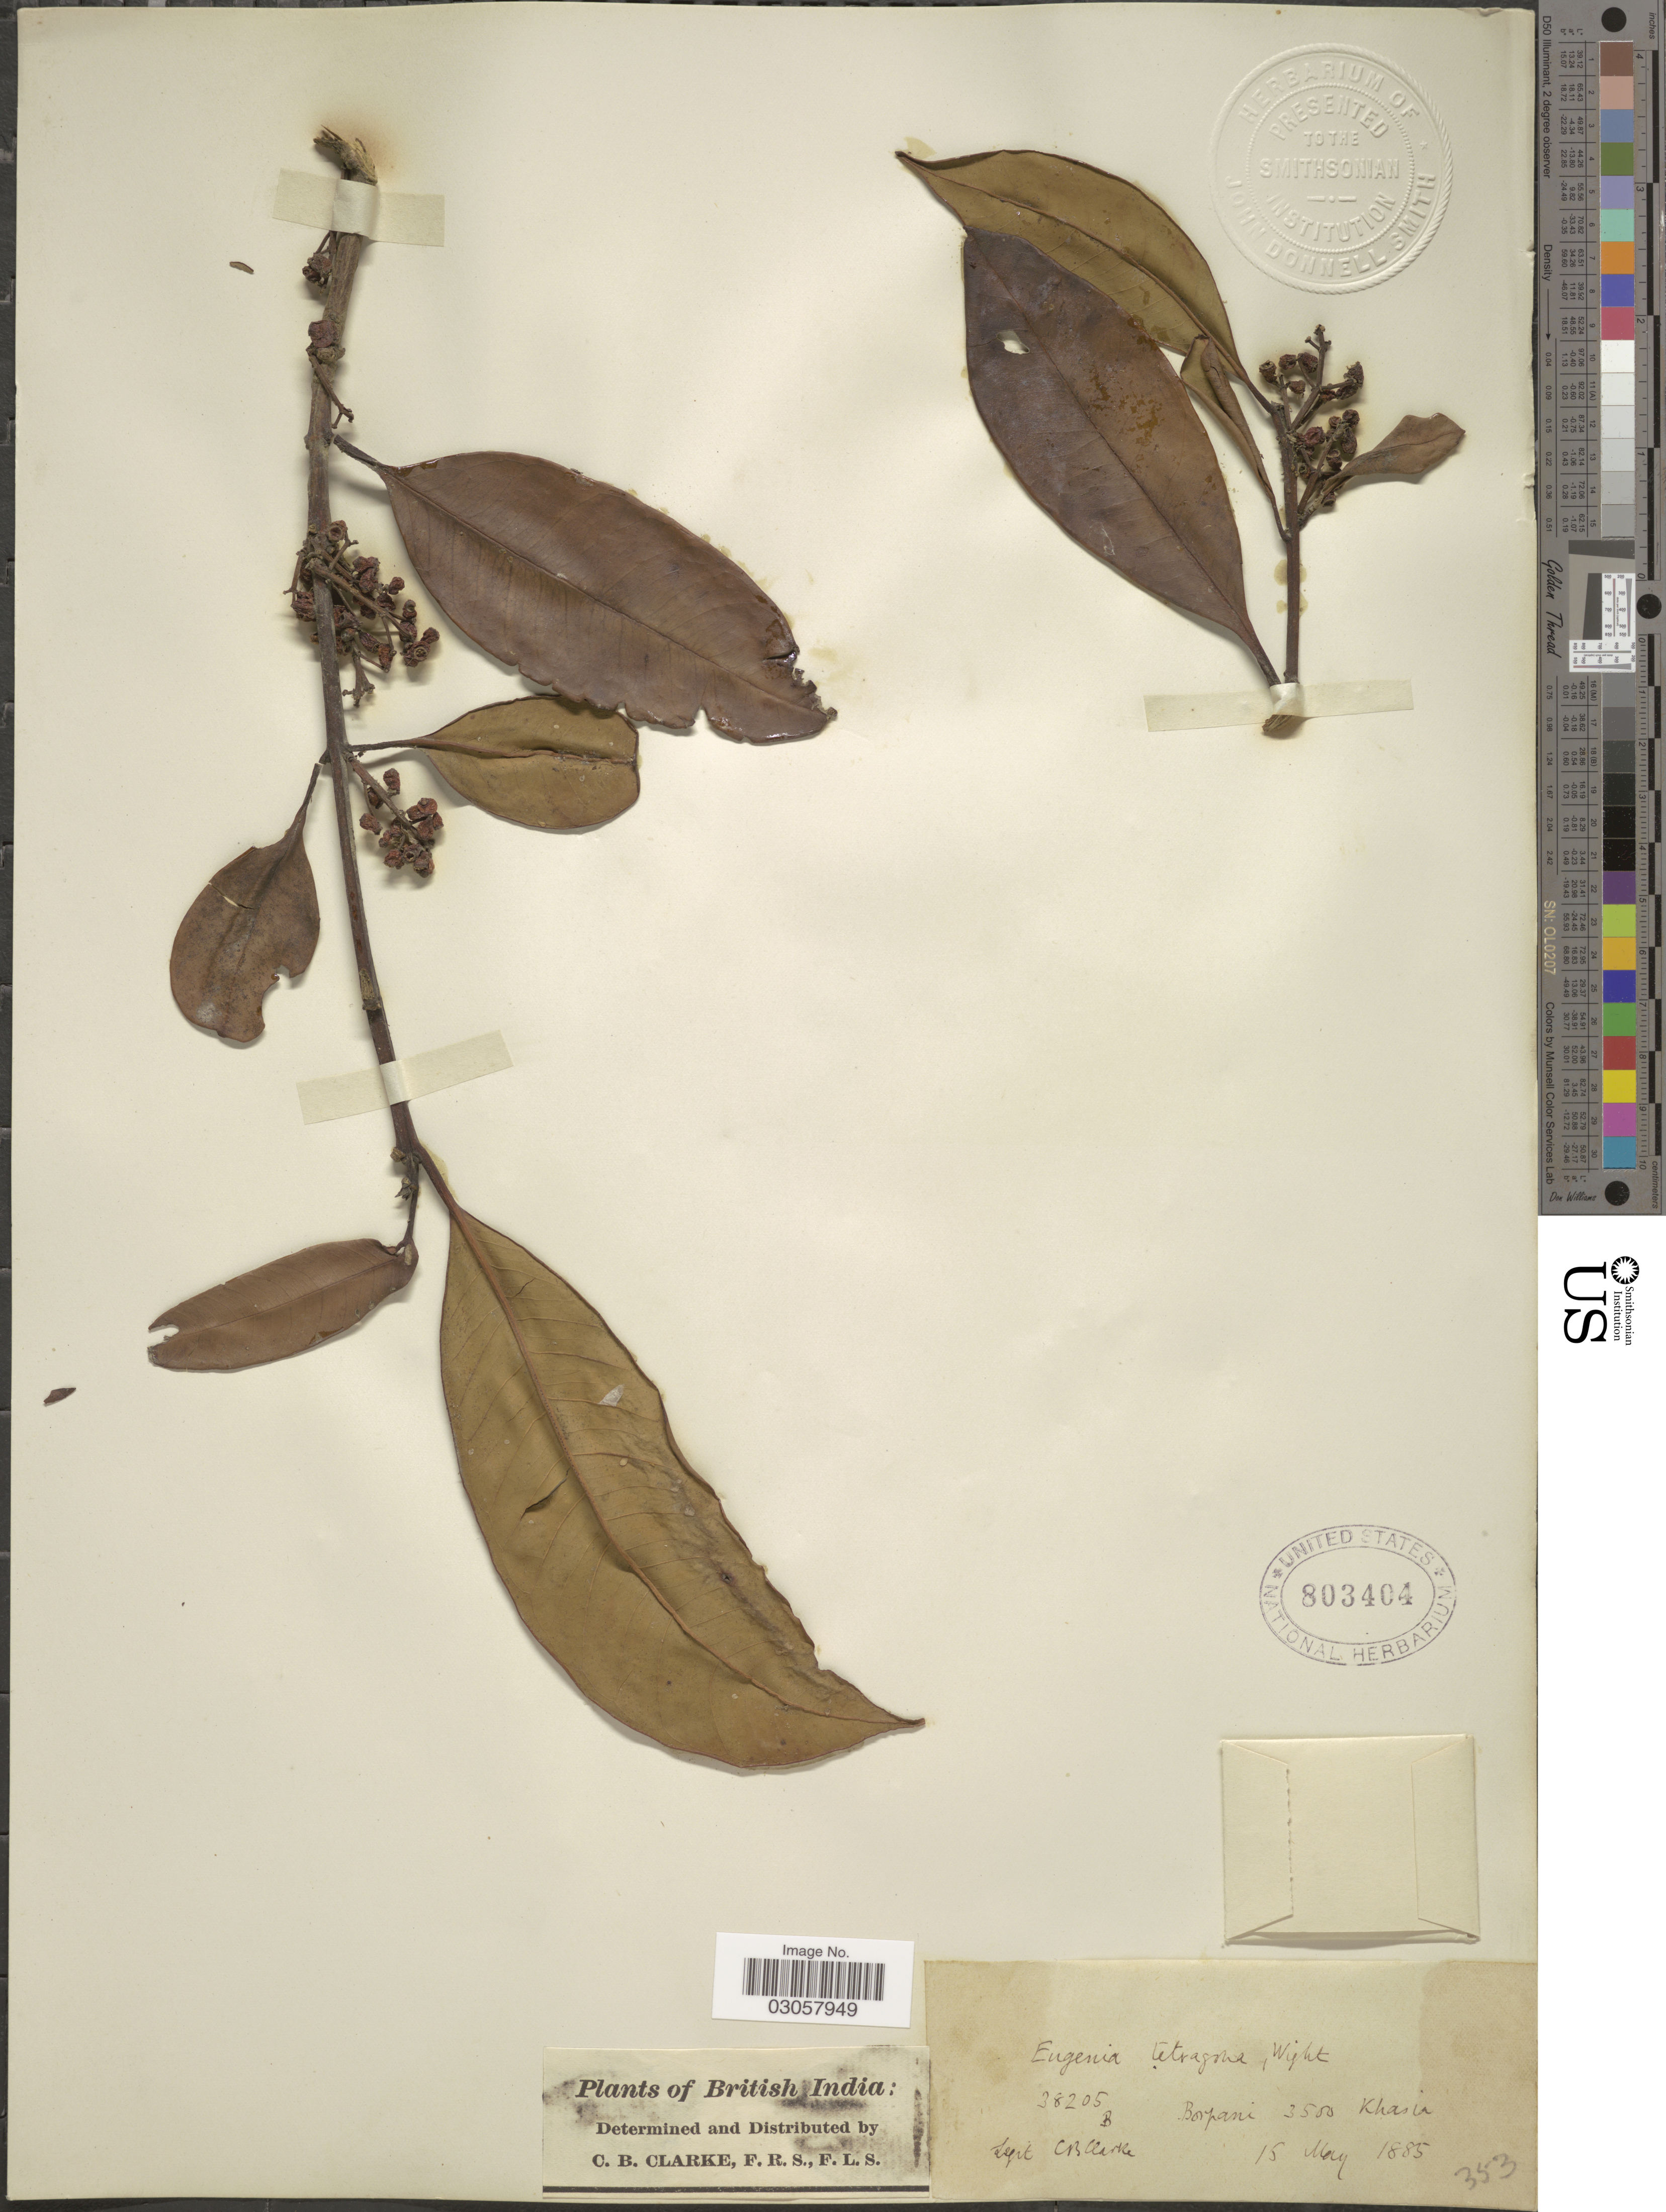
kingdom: Plantae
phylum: Tracheophyta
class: Magnoliopsida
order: Myrtales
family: Myrtaceae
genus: Syzygium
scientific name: Syzygium tetragonum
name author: (Wight) Wall. ex Walp.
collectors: C. B. Clarke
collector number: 38205B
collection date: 1885-05-15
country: India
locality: British India. Bopani, Khasia.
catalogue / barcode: US 803404